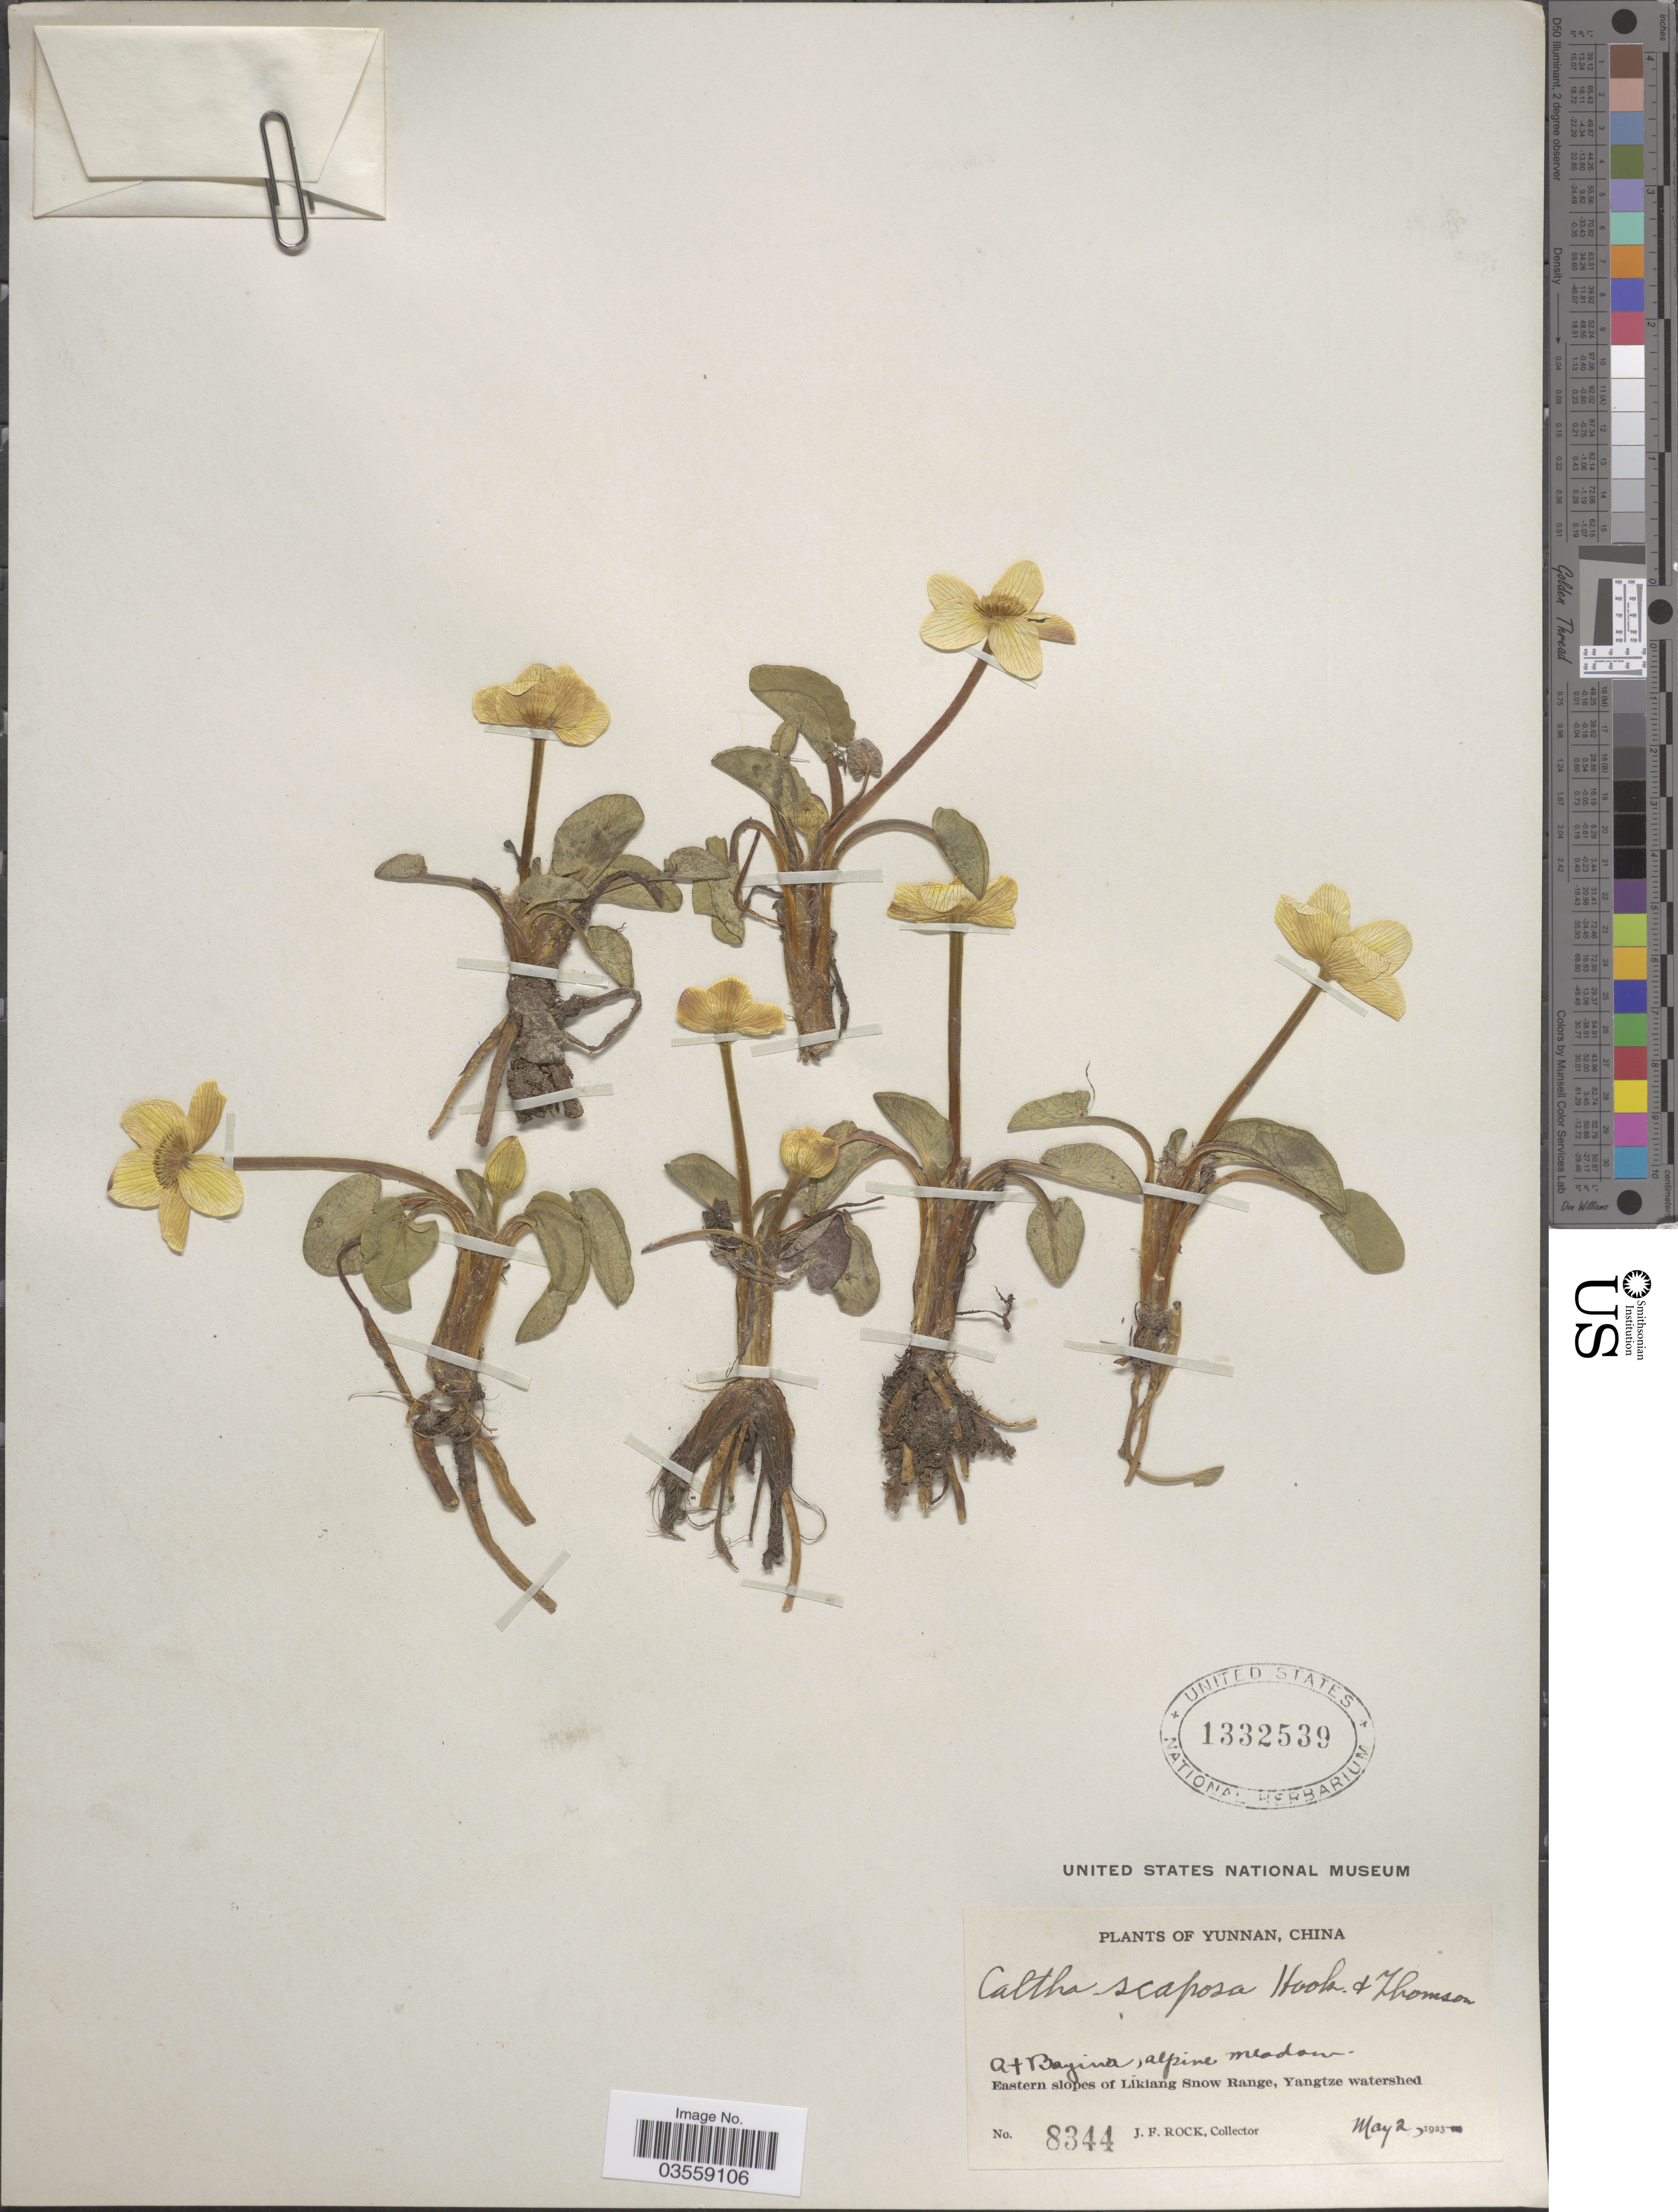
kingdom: Plantae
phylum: Tracheophyta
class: Magnoliopsida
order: Ranunculales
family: Ranunculaceae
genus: Caltha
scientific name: Caltha scaposa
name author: Hook. f. & Thoms.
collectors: J. Rock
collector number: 8344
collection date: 1923-05-02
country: China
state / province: Yunnan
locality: At Bayina, alpine meadow. Eastern slopes of Likiang Snow Range, Yangtze watershed.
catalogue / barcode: US 1332539